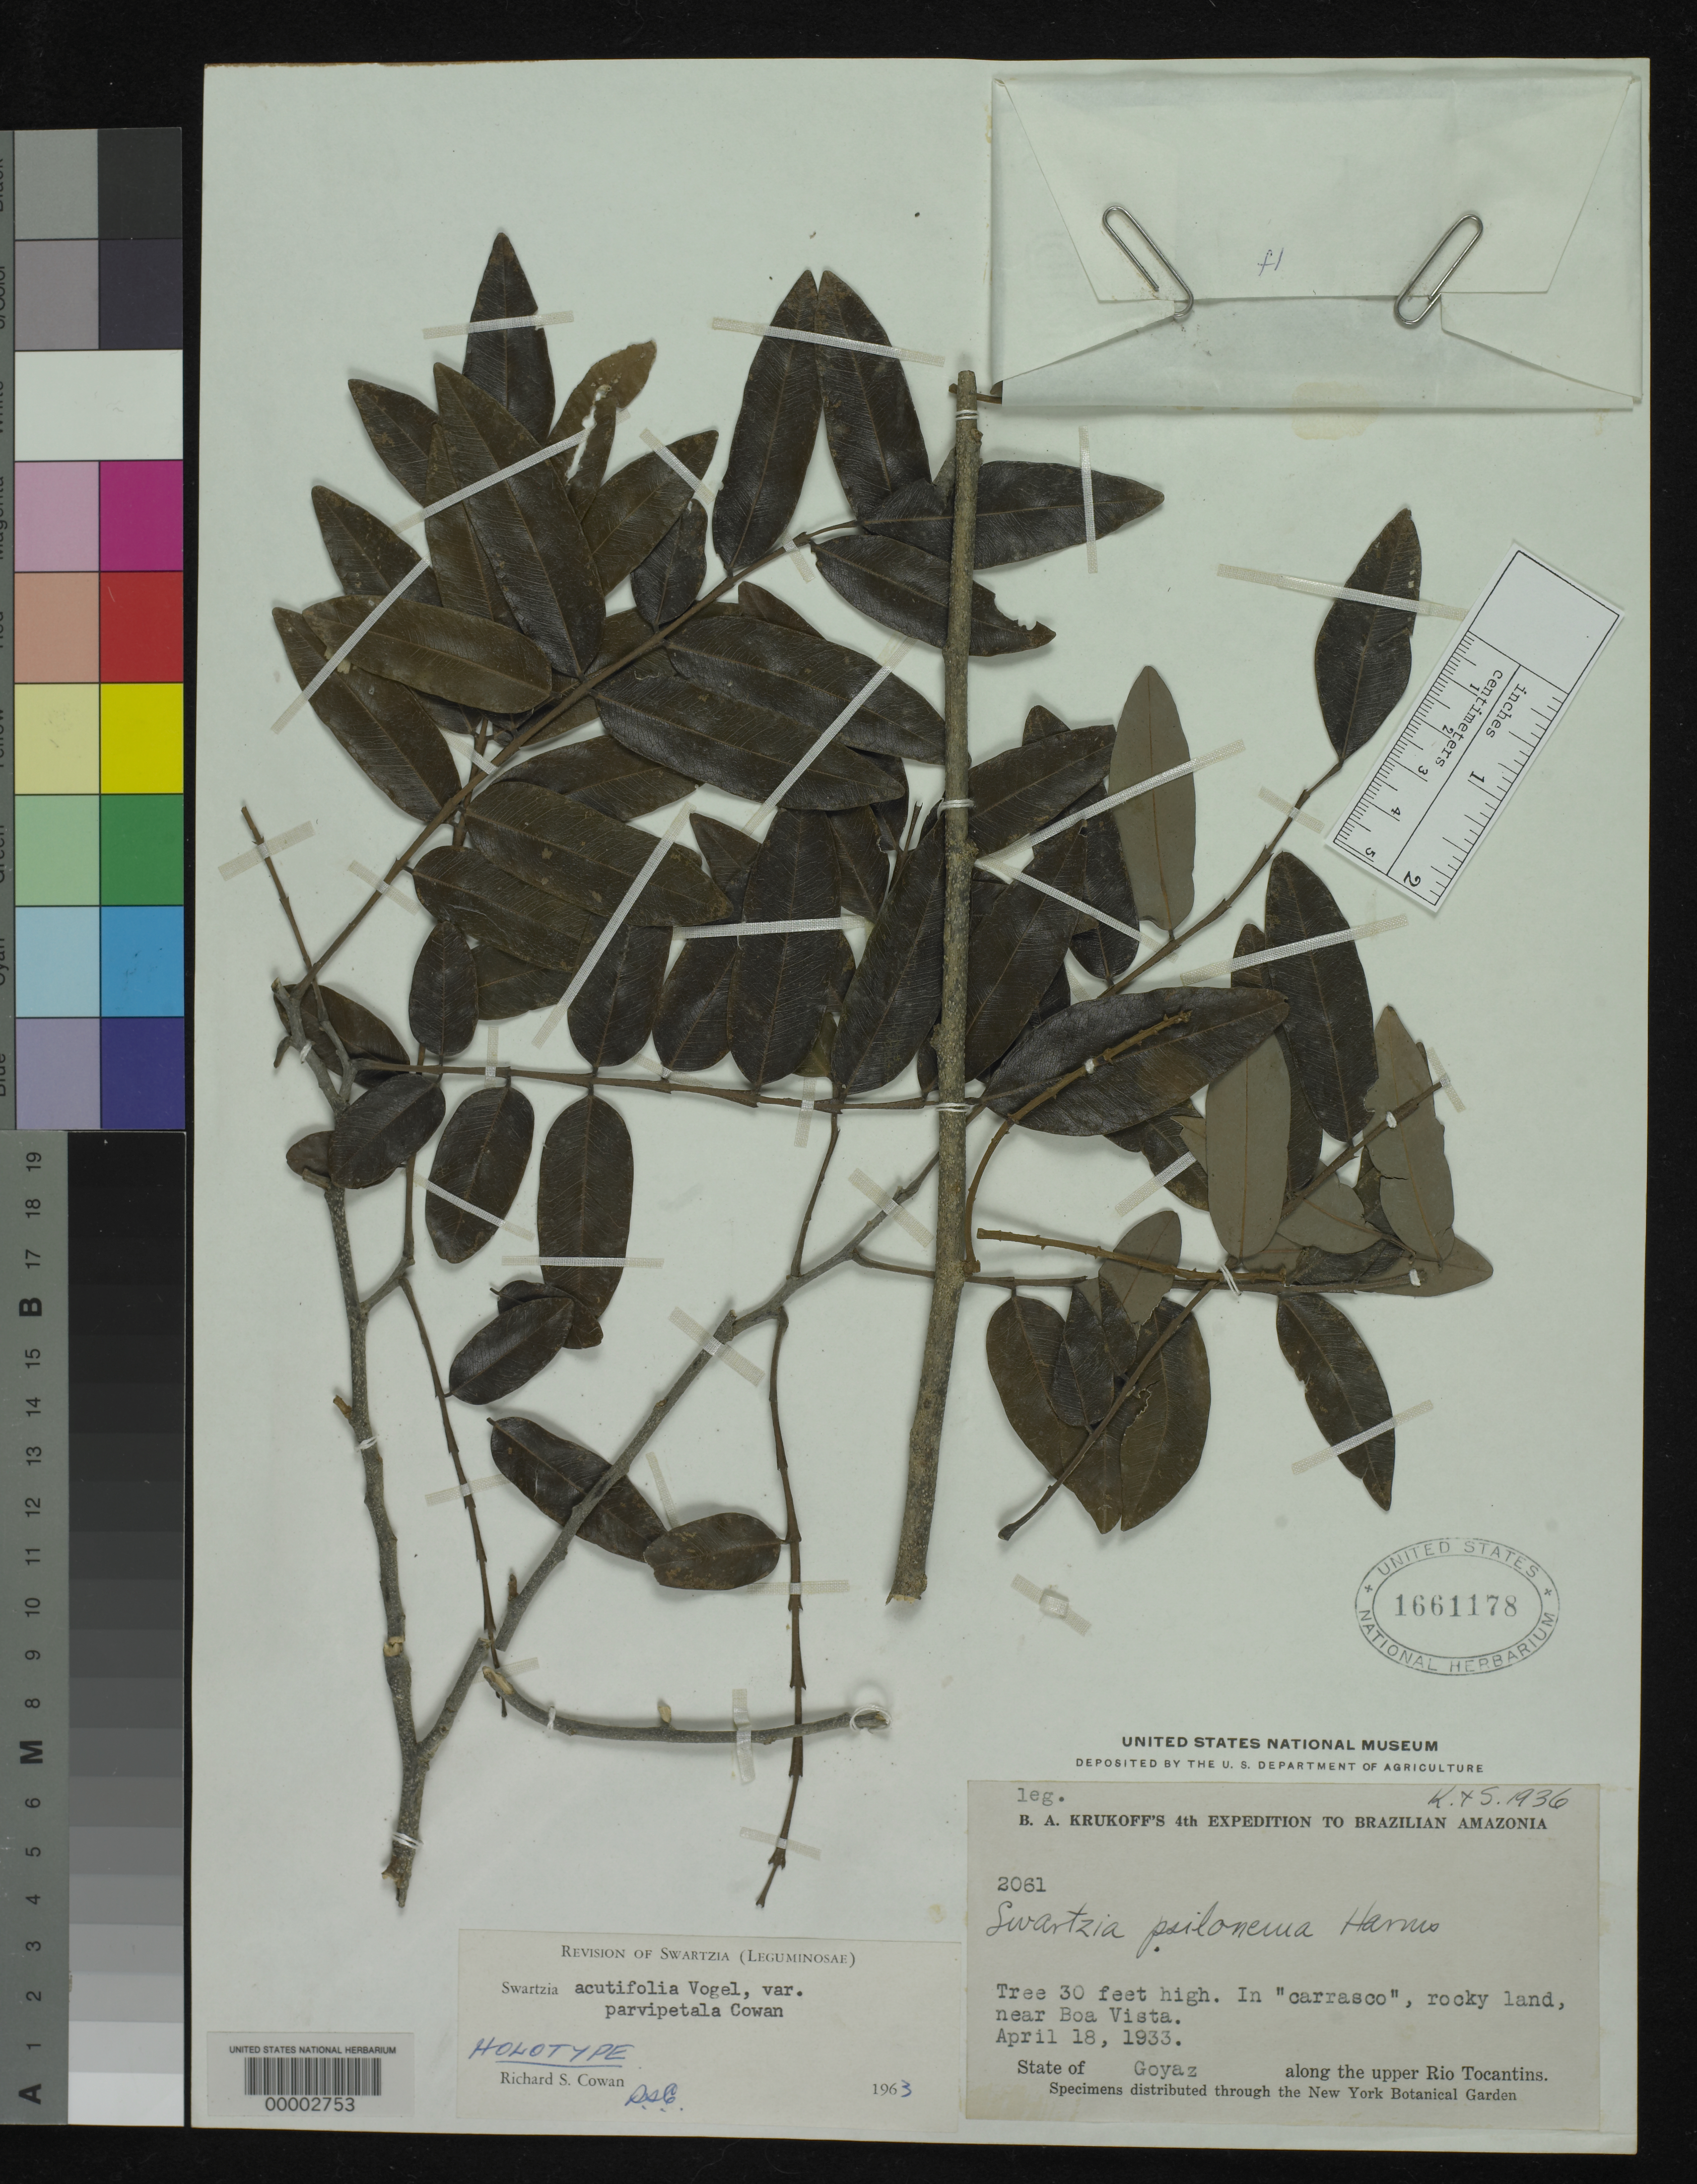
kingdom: Plantae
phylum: Tracheophyta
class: Magnoliopsida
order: Fabales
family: Fabaceae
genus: Swartzia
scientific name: Swartzia acutifolia var. parvipetala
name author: R.S. Cowan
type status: Holotype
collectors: B. A. Krukoff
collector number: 2061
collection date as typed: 18 Apr 1933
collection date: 1933-04-18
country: Brazil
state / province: Goiás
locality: Near Boa Vista, upper Rio Tocantins.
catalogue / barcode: US 1661178